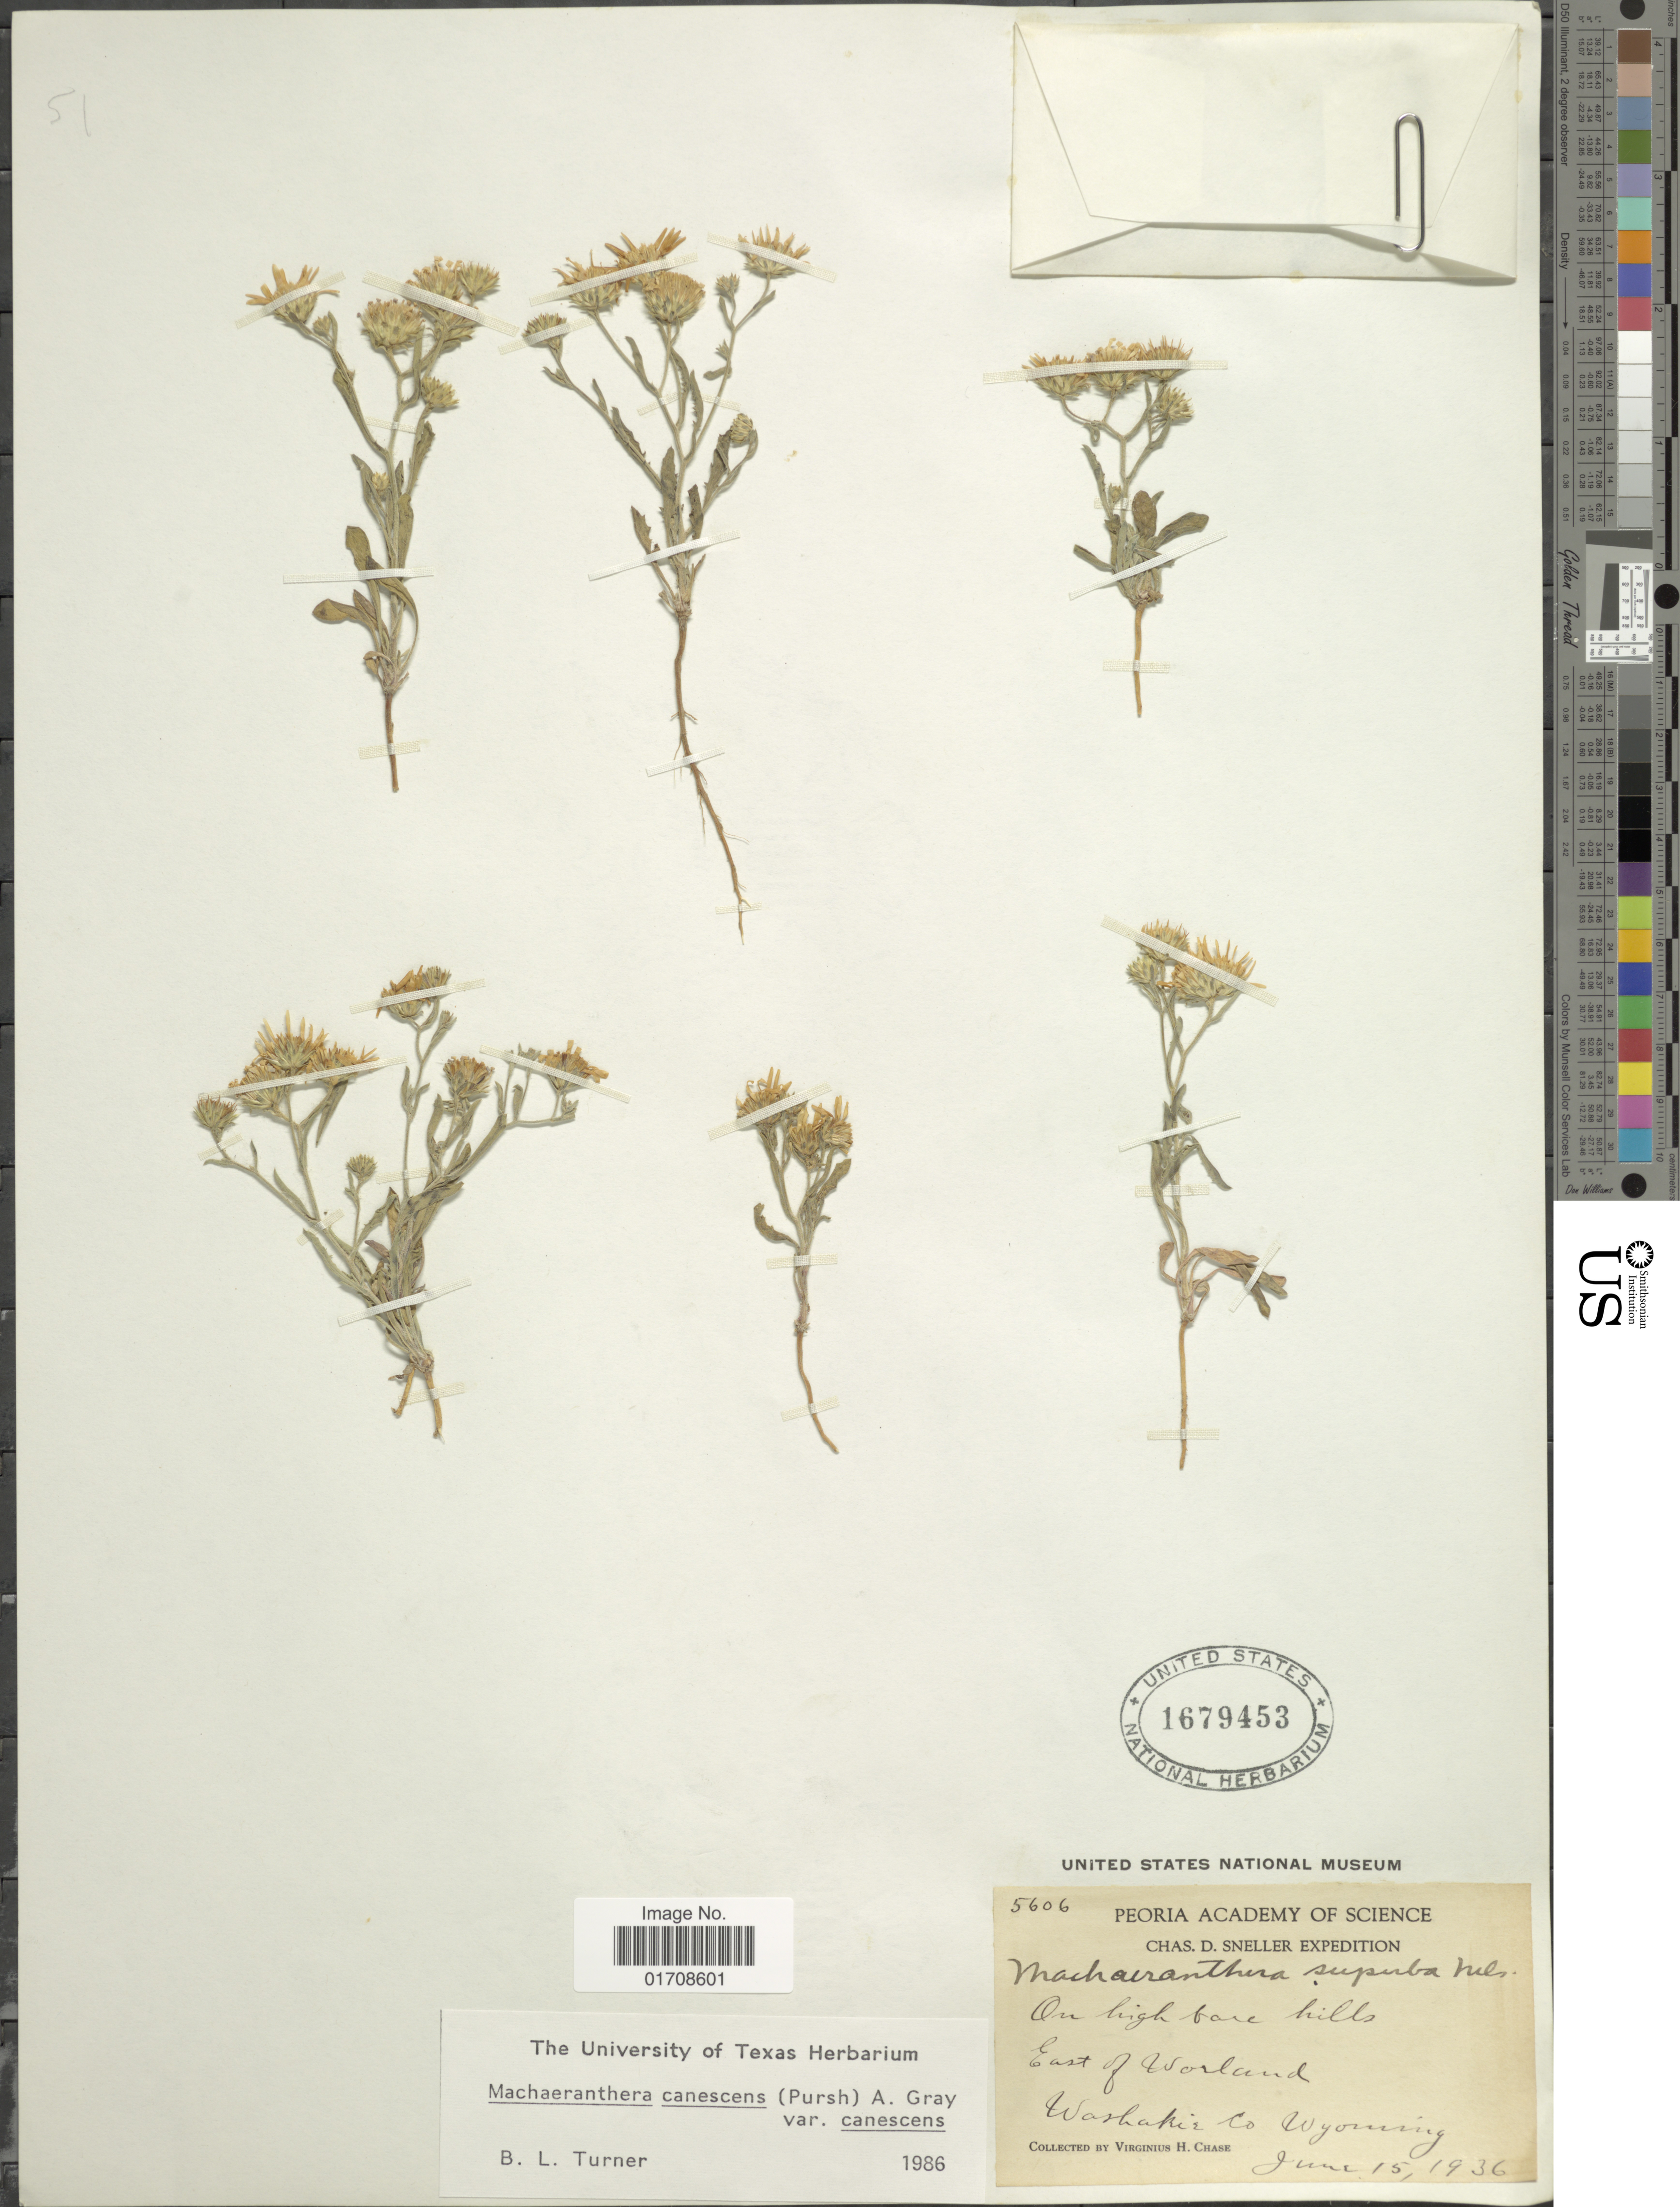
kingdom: Plantae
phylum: Tracheophyta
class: Magnoliopsida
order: Asterales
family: Asteraceae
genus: Machaeranthera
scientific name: Machaeranthera canescens var. canescens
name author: (Pursh) A. Gray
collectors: V. H. Chase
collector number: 5606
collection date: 1936-06-15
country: United States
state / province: Wyoming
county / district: Washakie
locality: East of Worland, Washakie Co.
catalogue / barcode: US 1679453